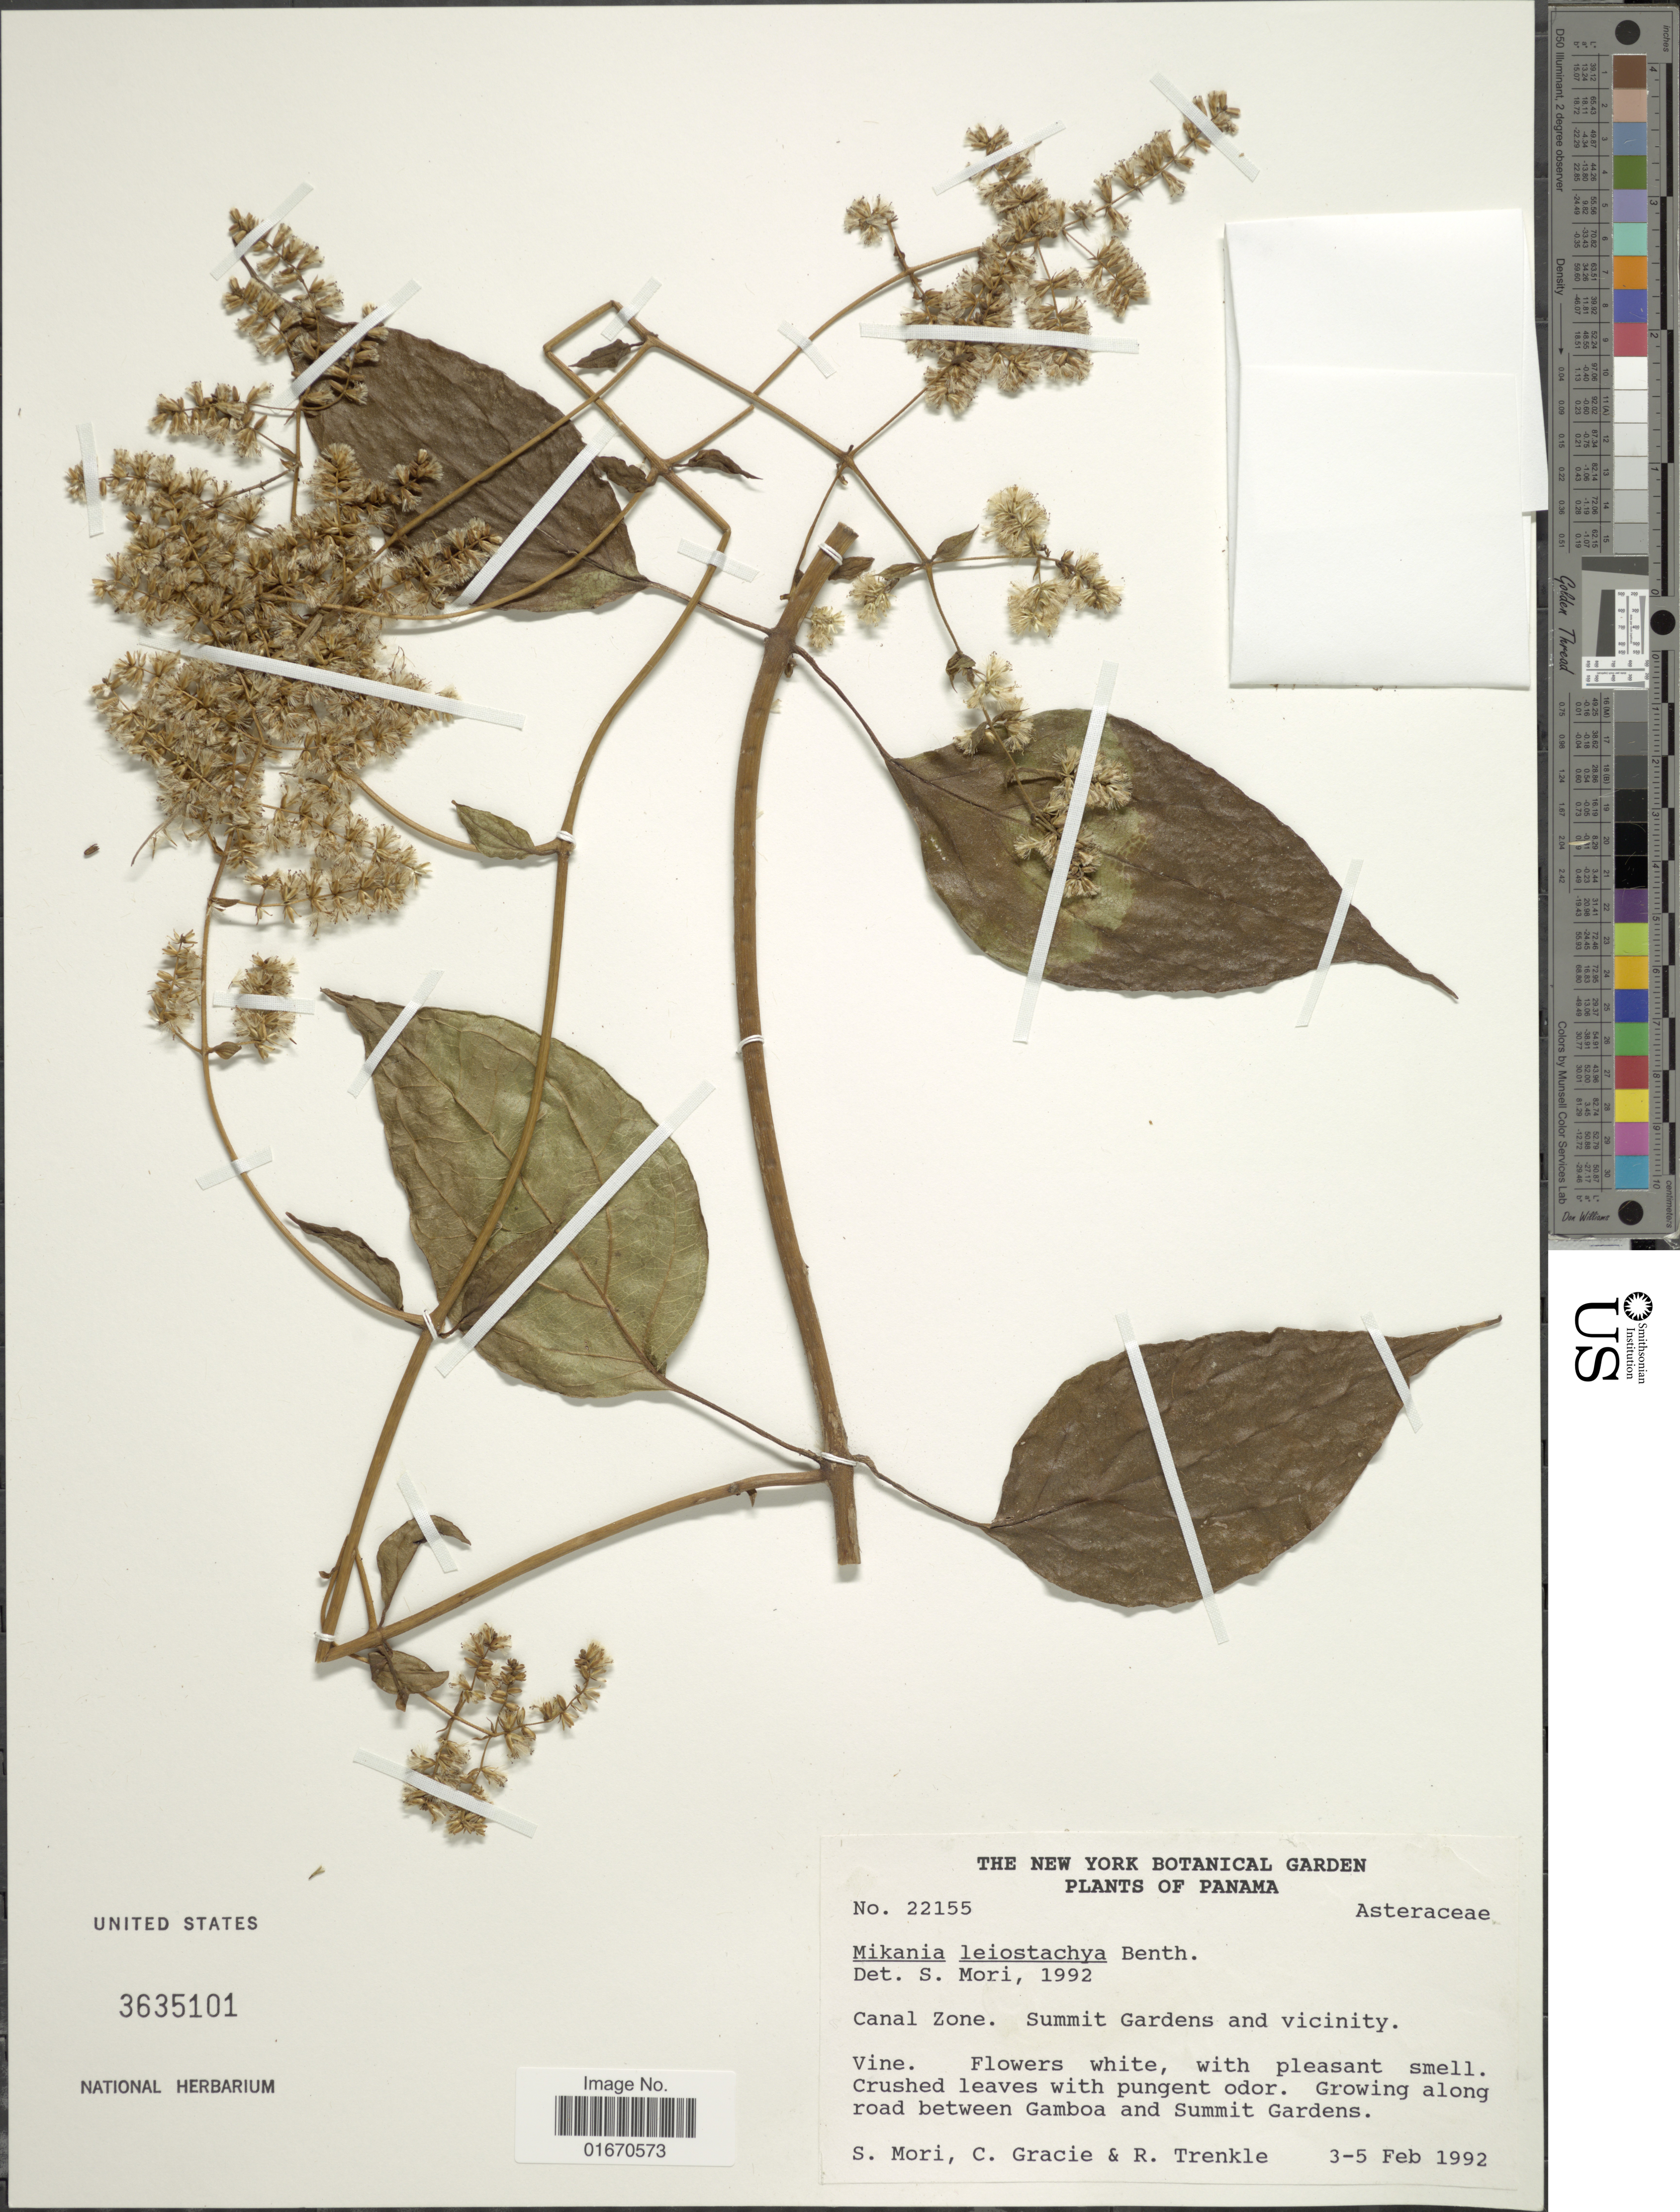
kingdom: Plantae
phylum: Tracheophyta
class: Magnoliopsida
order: Asterales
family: Asteraceae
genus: Mikania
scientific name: Mikania leiostachya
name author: Benth.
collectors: S. Mori, C. A. Gracie & R. Trenkle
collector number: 22155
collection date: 1992-02-03/1992-02-05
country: Panama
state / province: Colón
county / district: Canal Zone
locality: Canal Zone, Summit of Gardens and vicinity, along road between Gamboa and Summit Gardens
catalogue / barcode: US 3635101